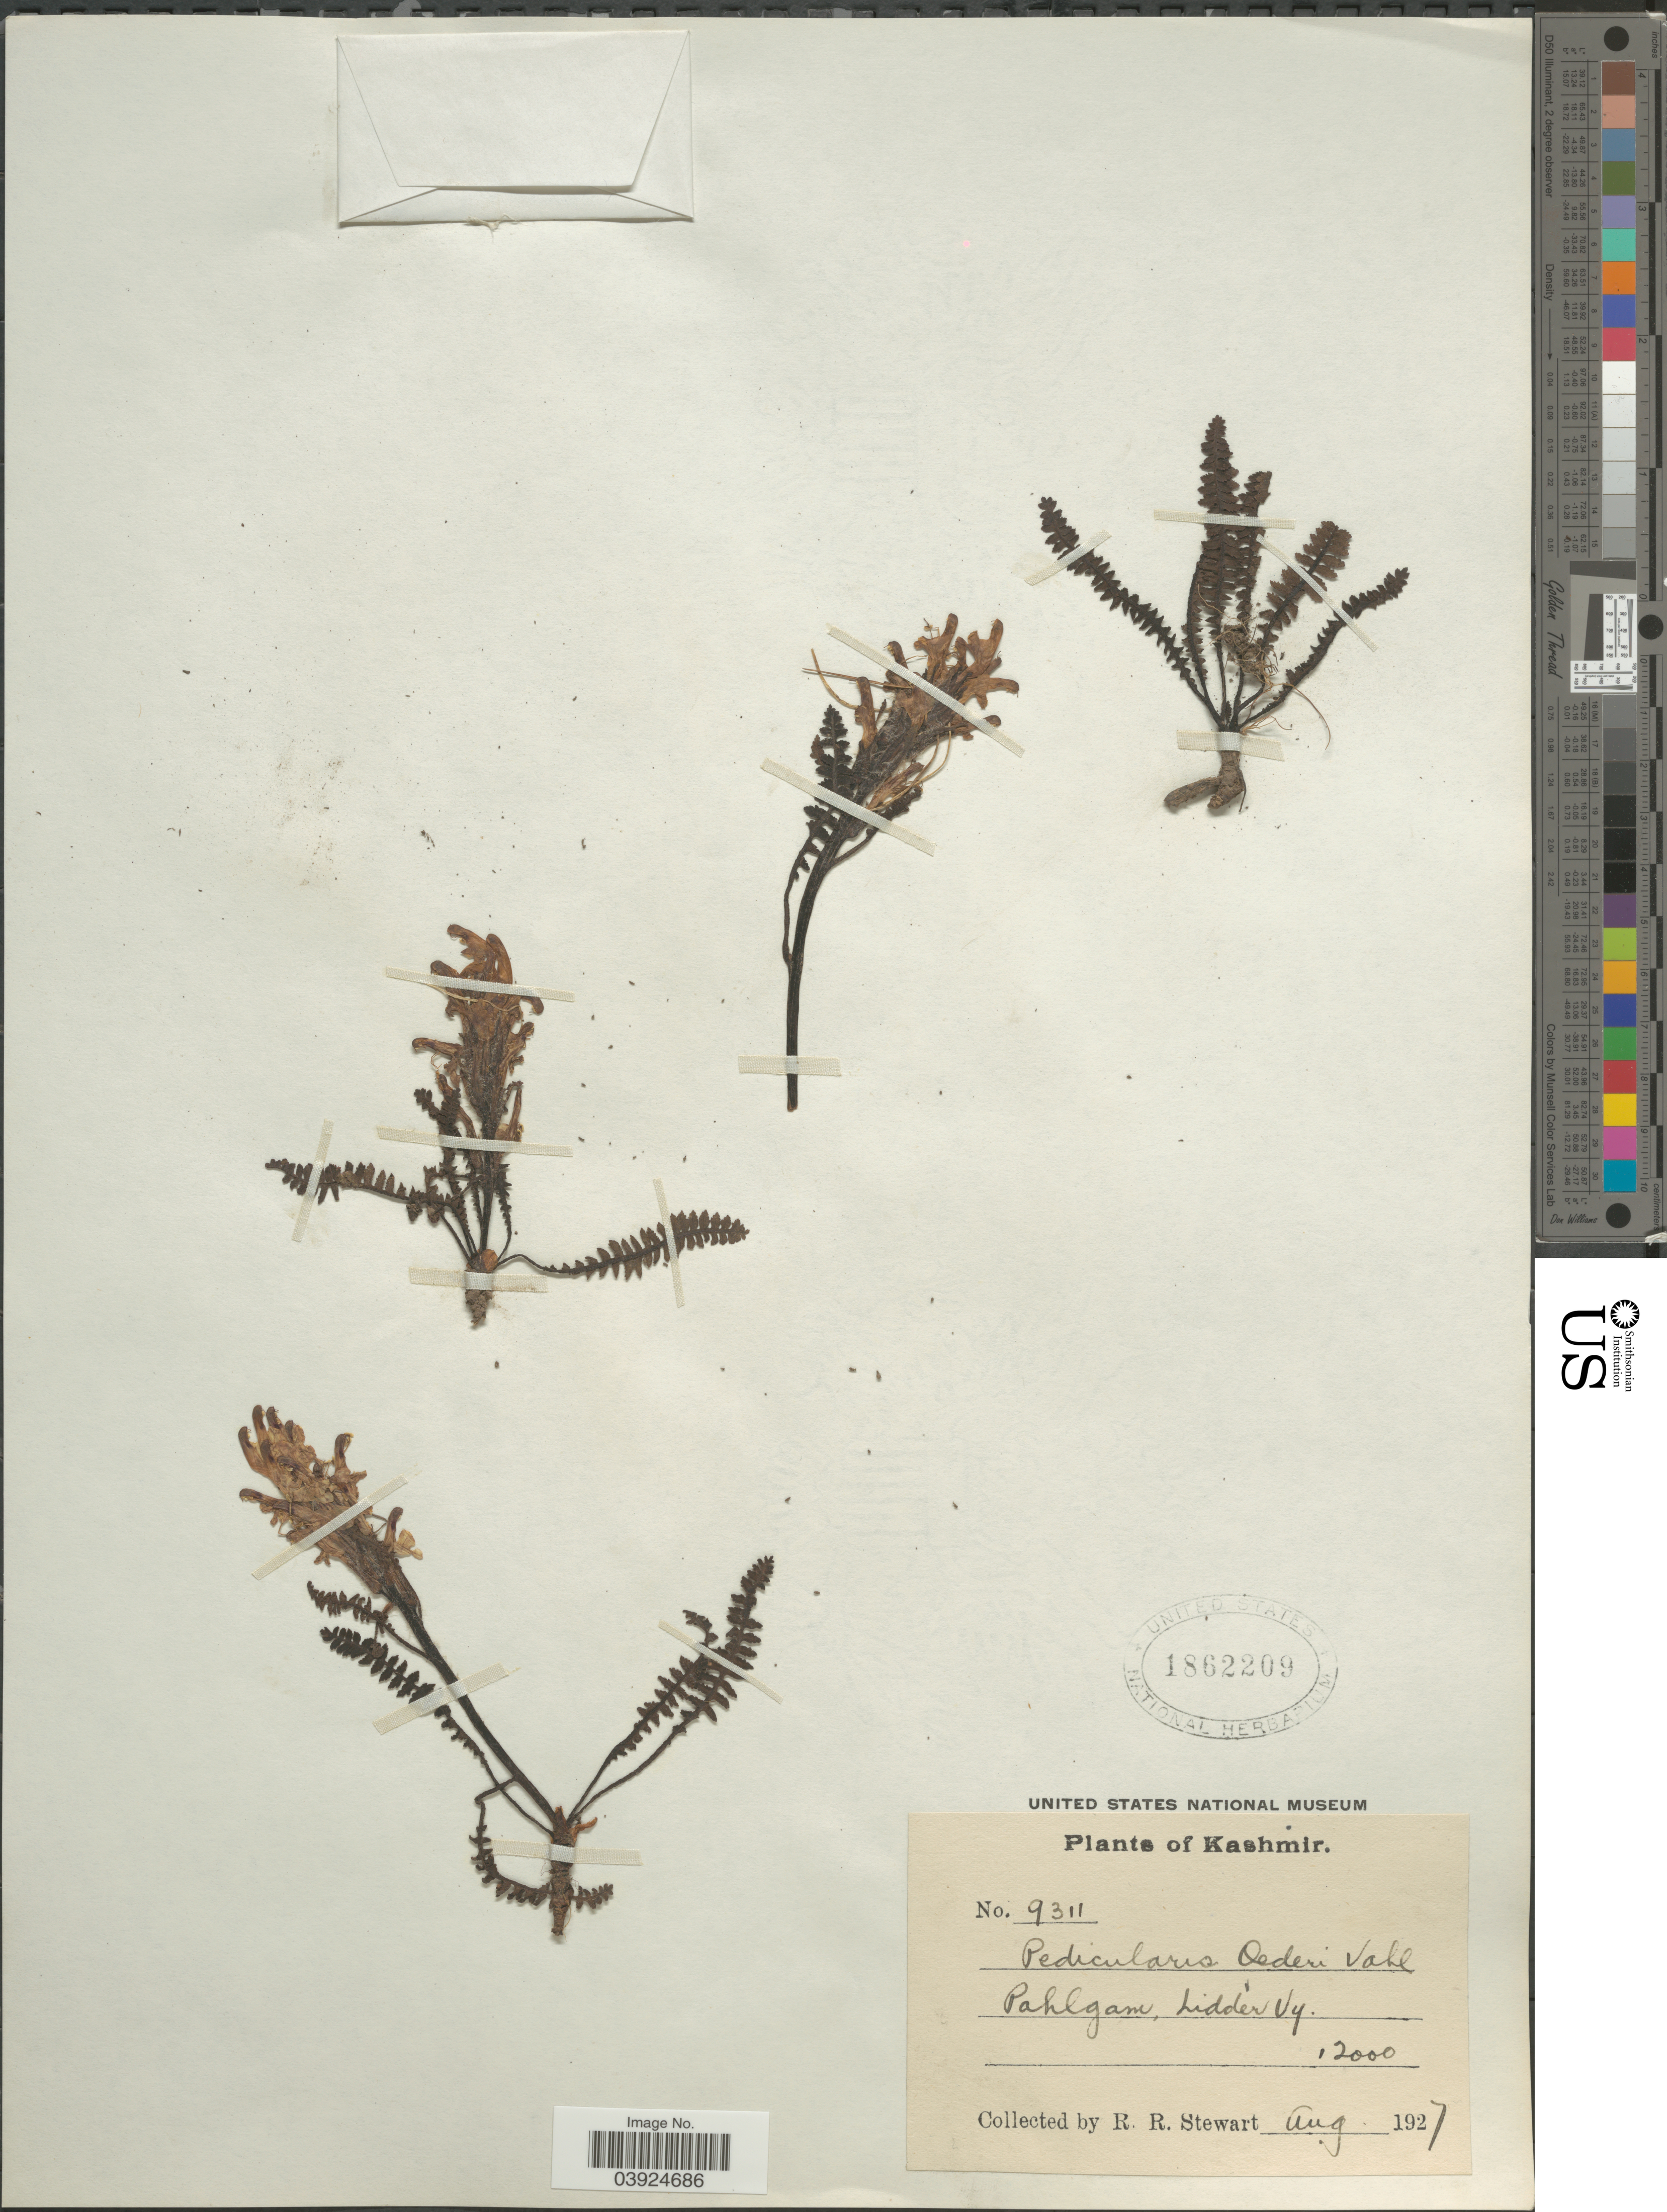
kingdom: Plantae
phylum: Tracheophyta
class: Magnoliopsida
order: Lamiales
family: Orobanchaceae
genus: Pedicularis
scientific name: Pedicularis oederi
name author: Vahl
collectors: R. Stewart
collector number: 9311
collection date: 1927-08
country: India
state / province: Jammu and Kashmir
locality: Pahlgam, Lidder Vy.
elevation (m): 610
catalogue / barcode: US 1862209